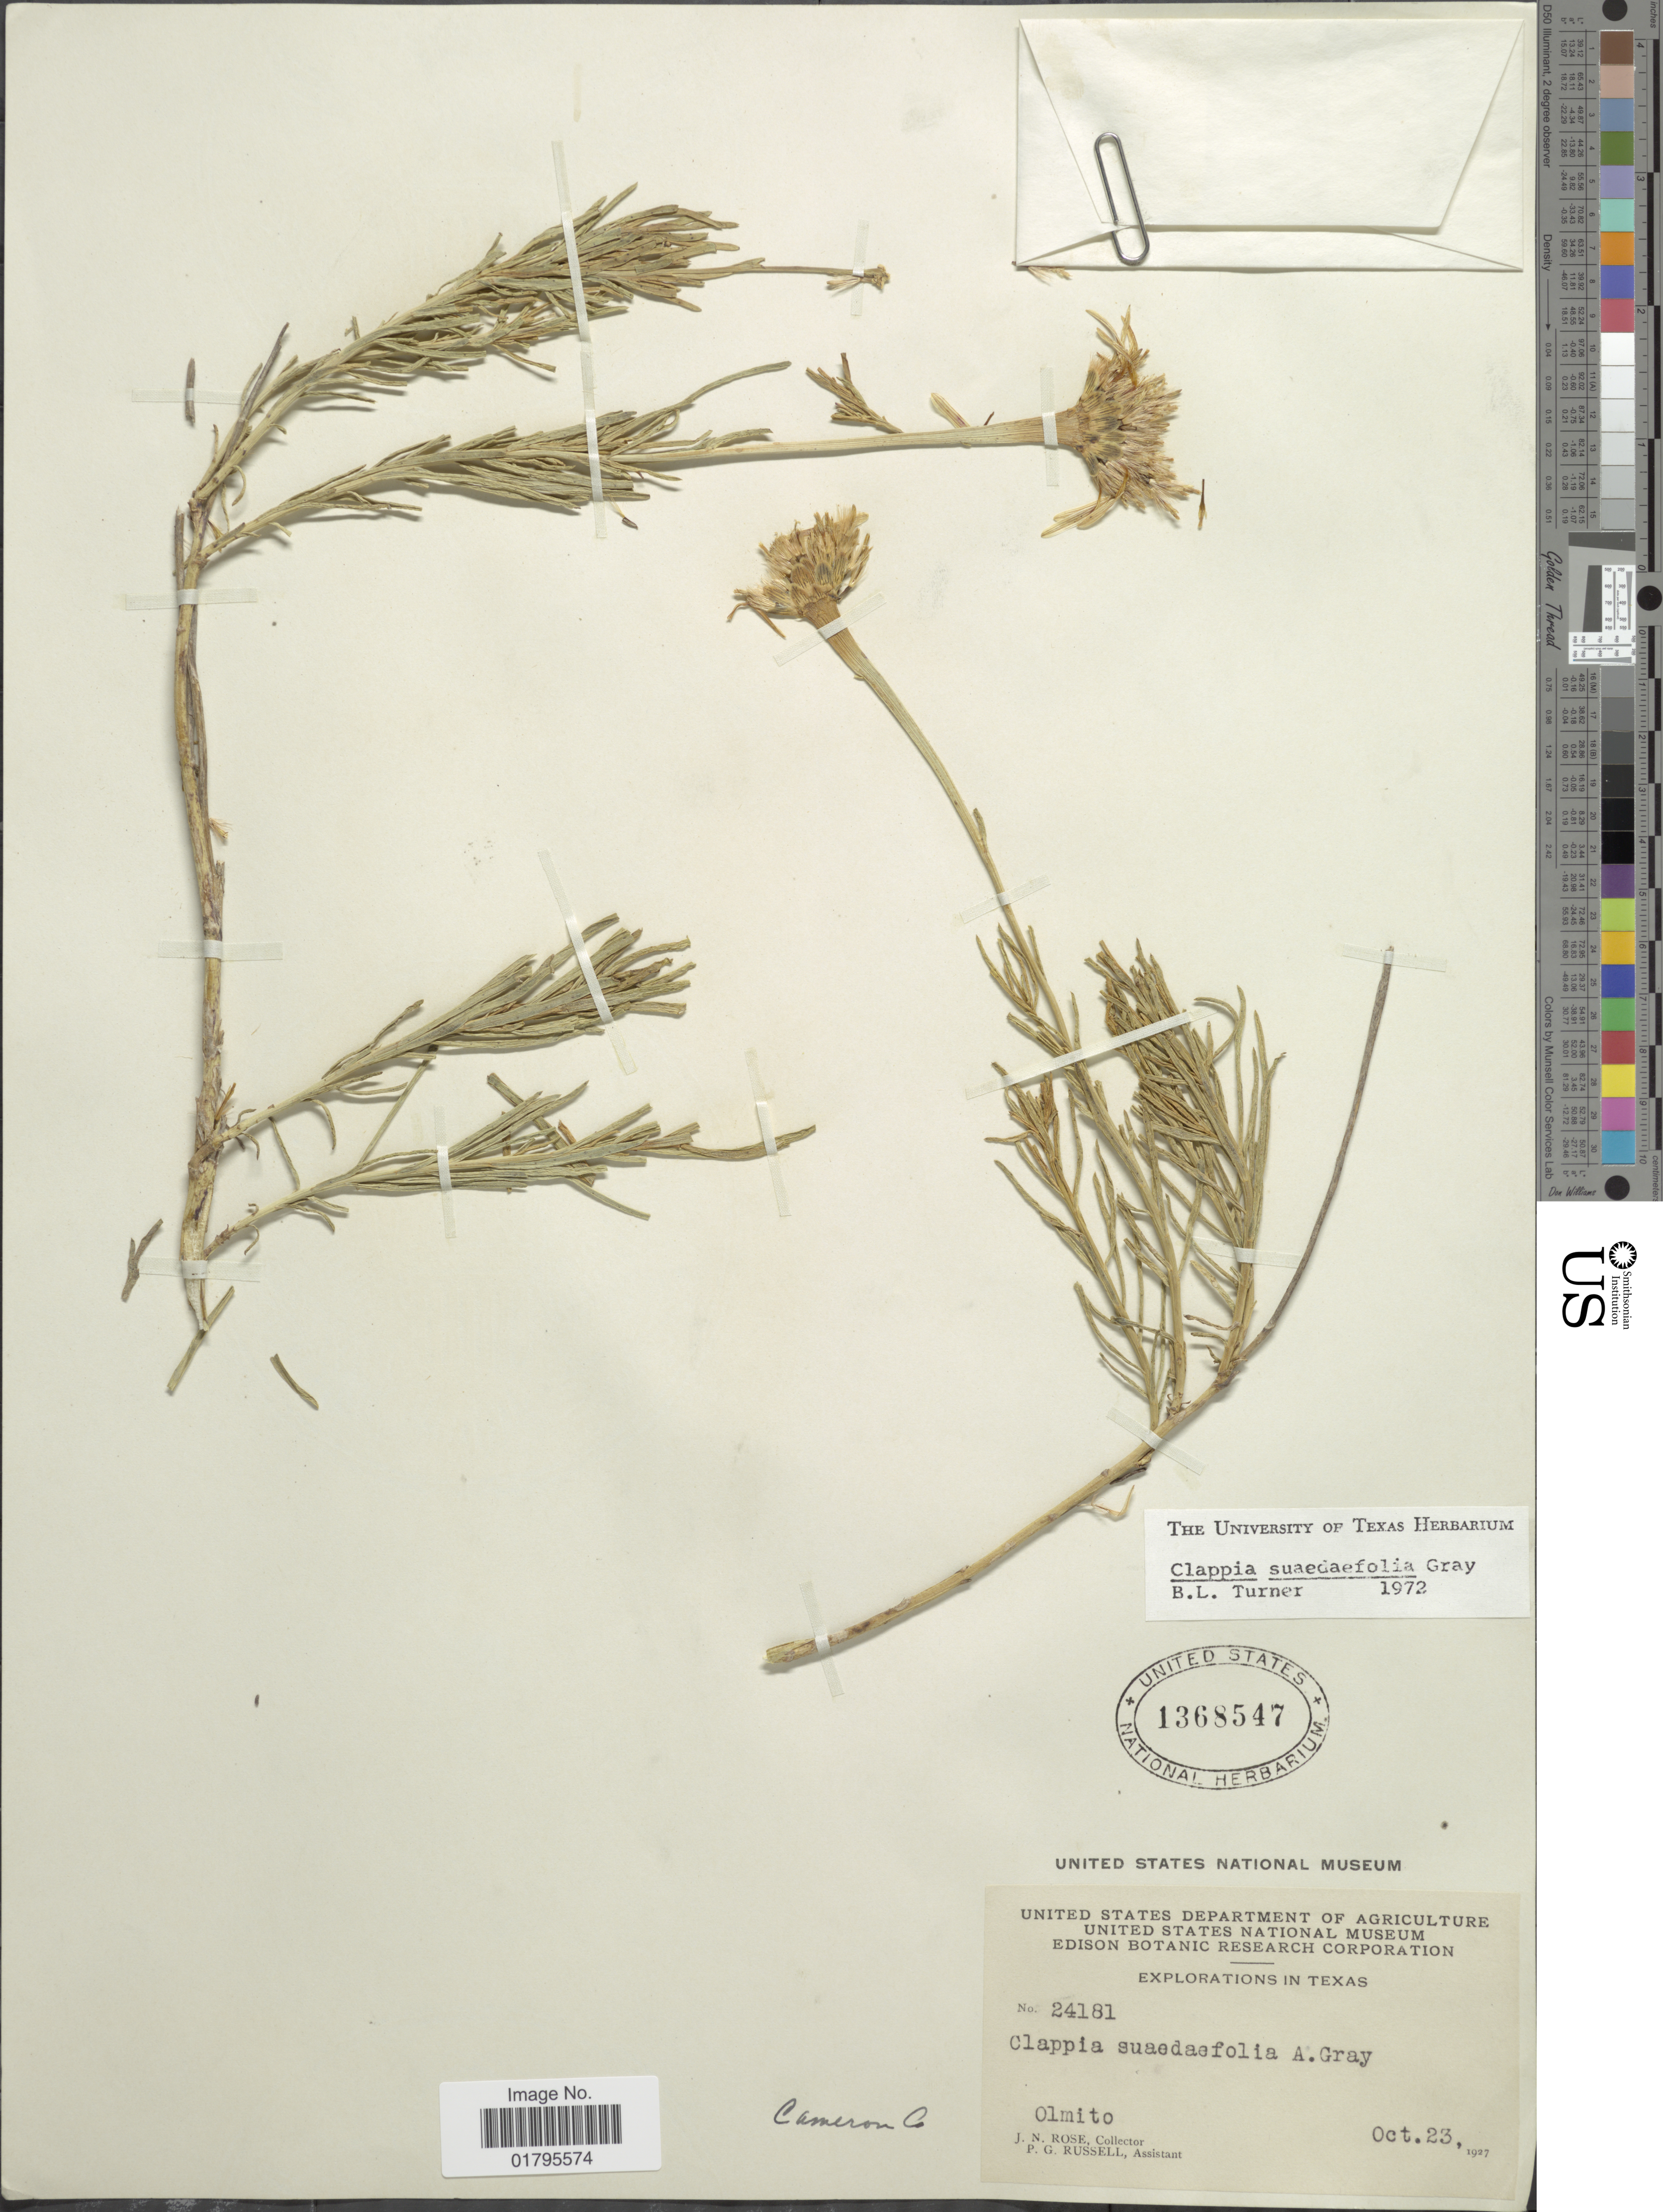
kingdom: Plantae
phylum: Tracheophyta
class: Magnoliopsida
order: Asterales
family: Asteraceae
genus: Clappia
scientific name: Clappia suaedaefolia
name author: A. Gray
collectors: J. N. Rose & P. G. Russell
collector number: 24181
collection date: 1927-10-23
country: United States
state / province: Texas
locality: Olmito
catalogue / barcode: US 1368547